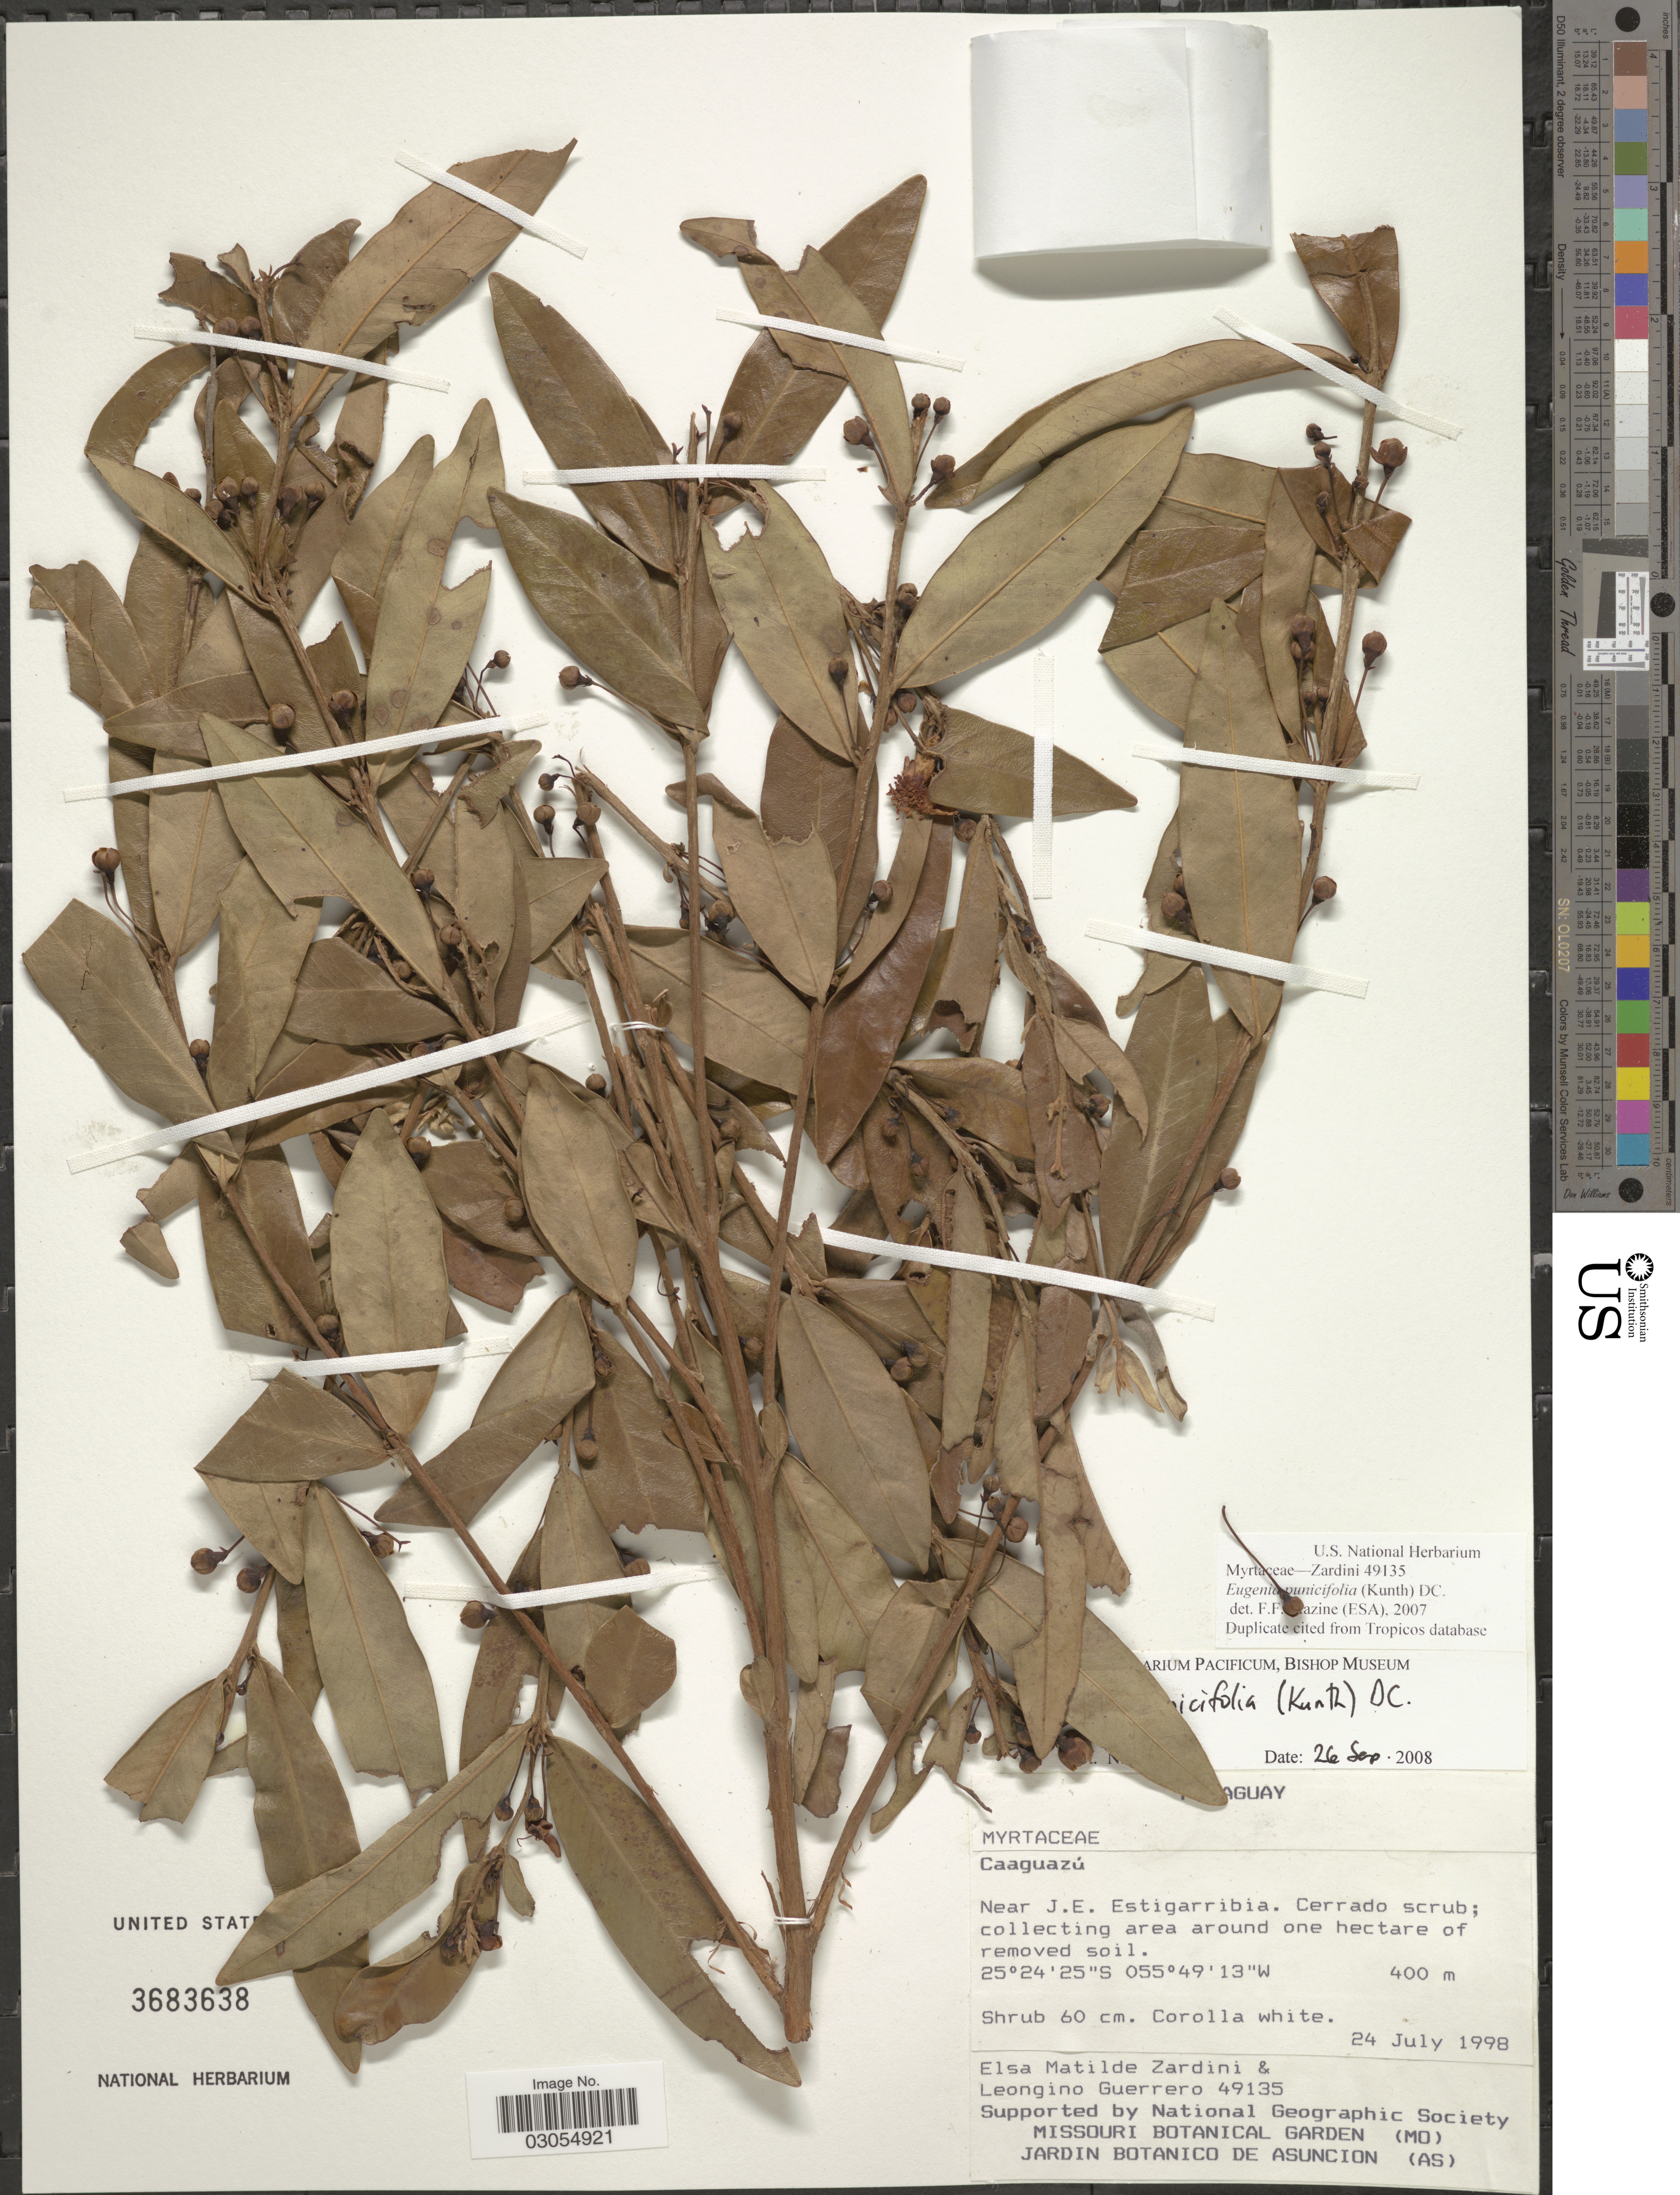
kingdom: Plantae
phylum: Tracheophyta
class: Magnoliopsida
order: Myrtales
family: Myrtaceae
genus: Eugenia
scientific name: Eugenia punicifolia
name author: (Kunth) DC.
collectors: E. M. Zardini & L. Guerrero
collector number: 49135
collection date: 1998-07-24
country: Paraguay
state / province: Caaguazu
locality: Near J. E. Estigarribia.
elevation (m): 400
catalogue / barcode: US 3683638